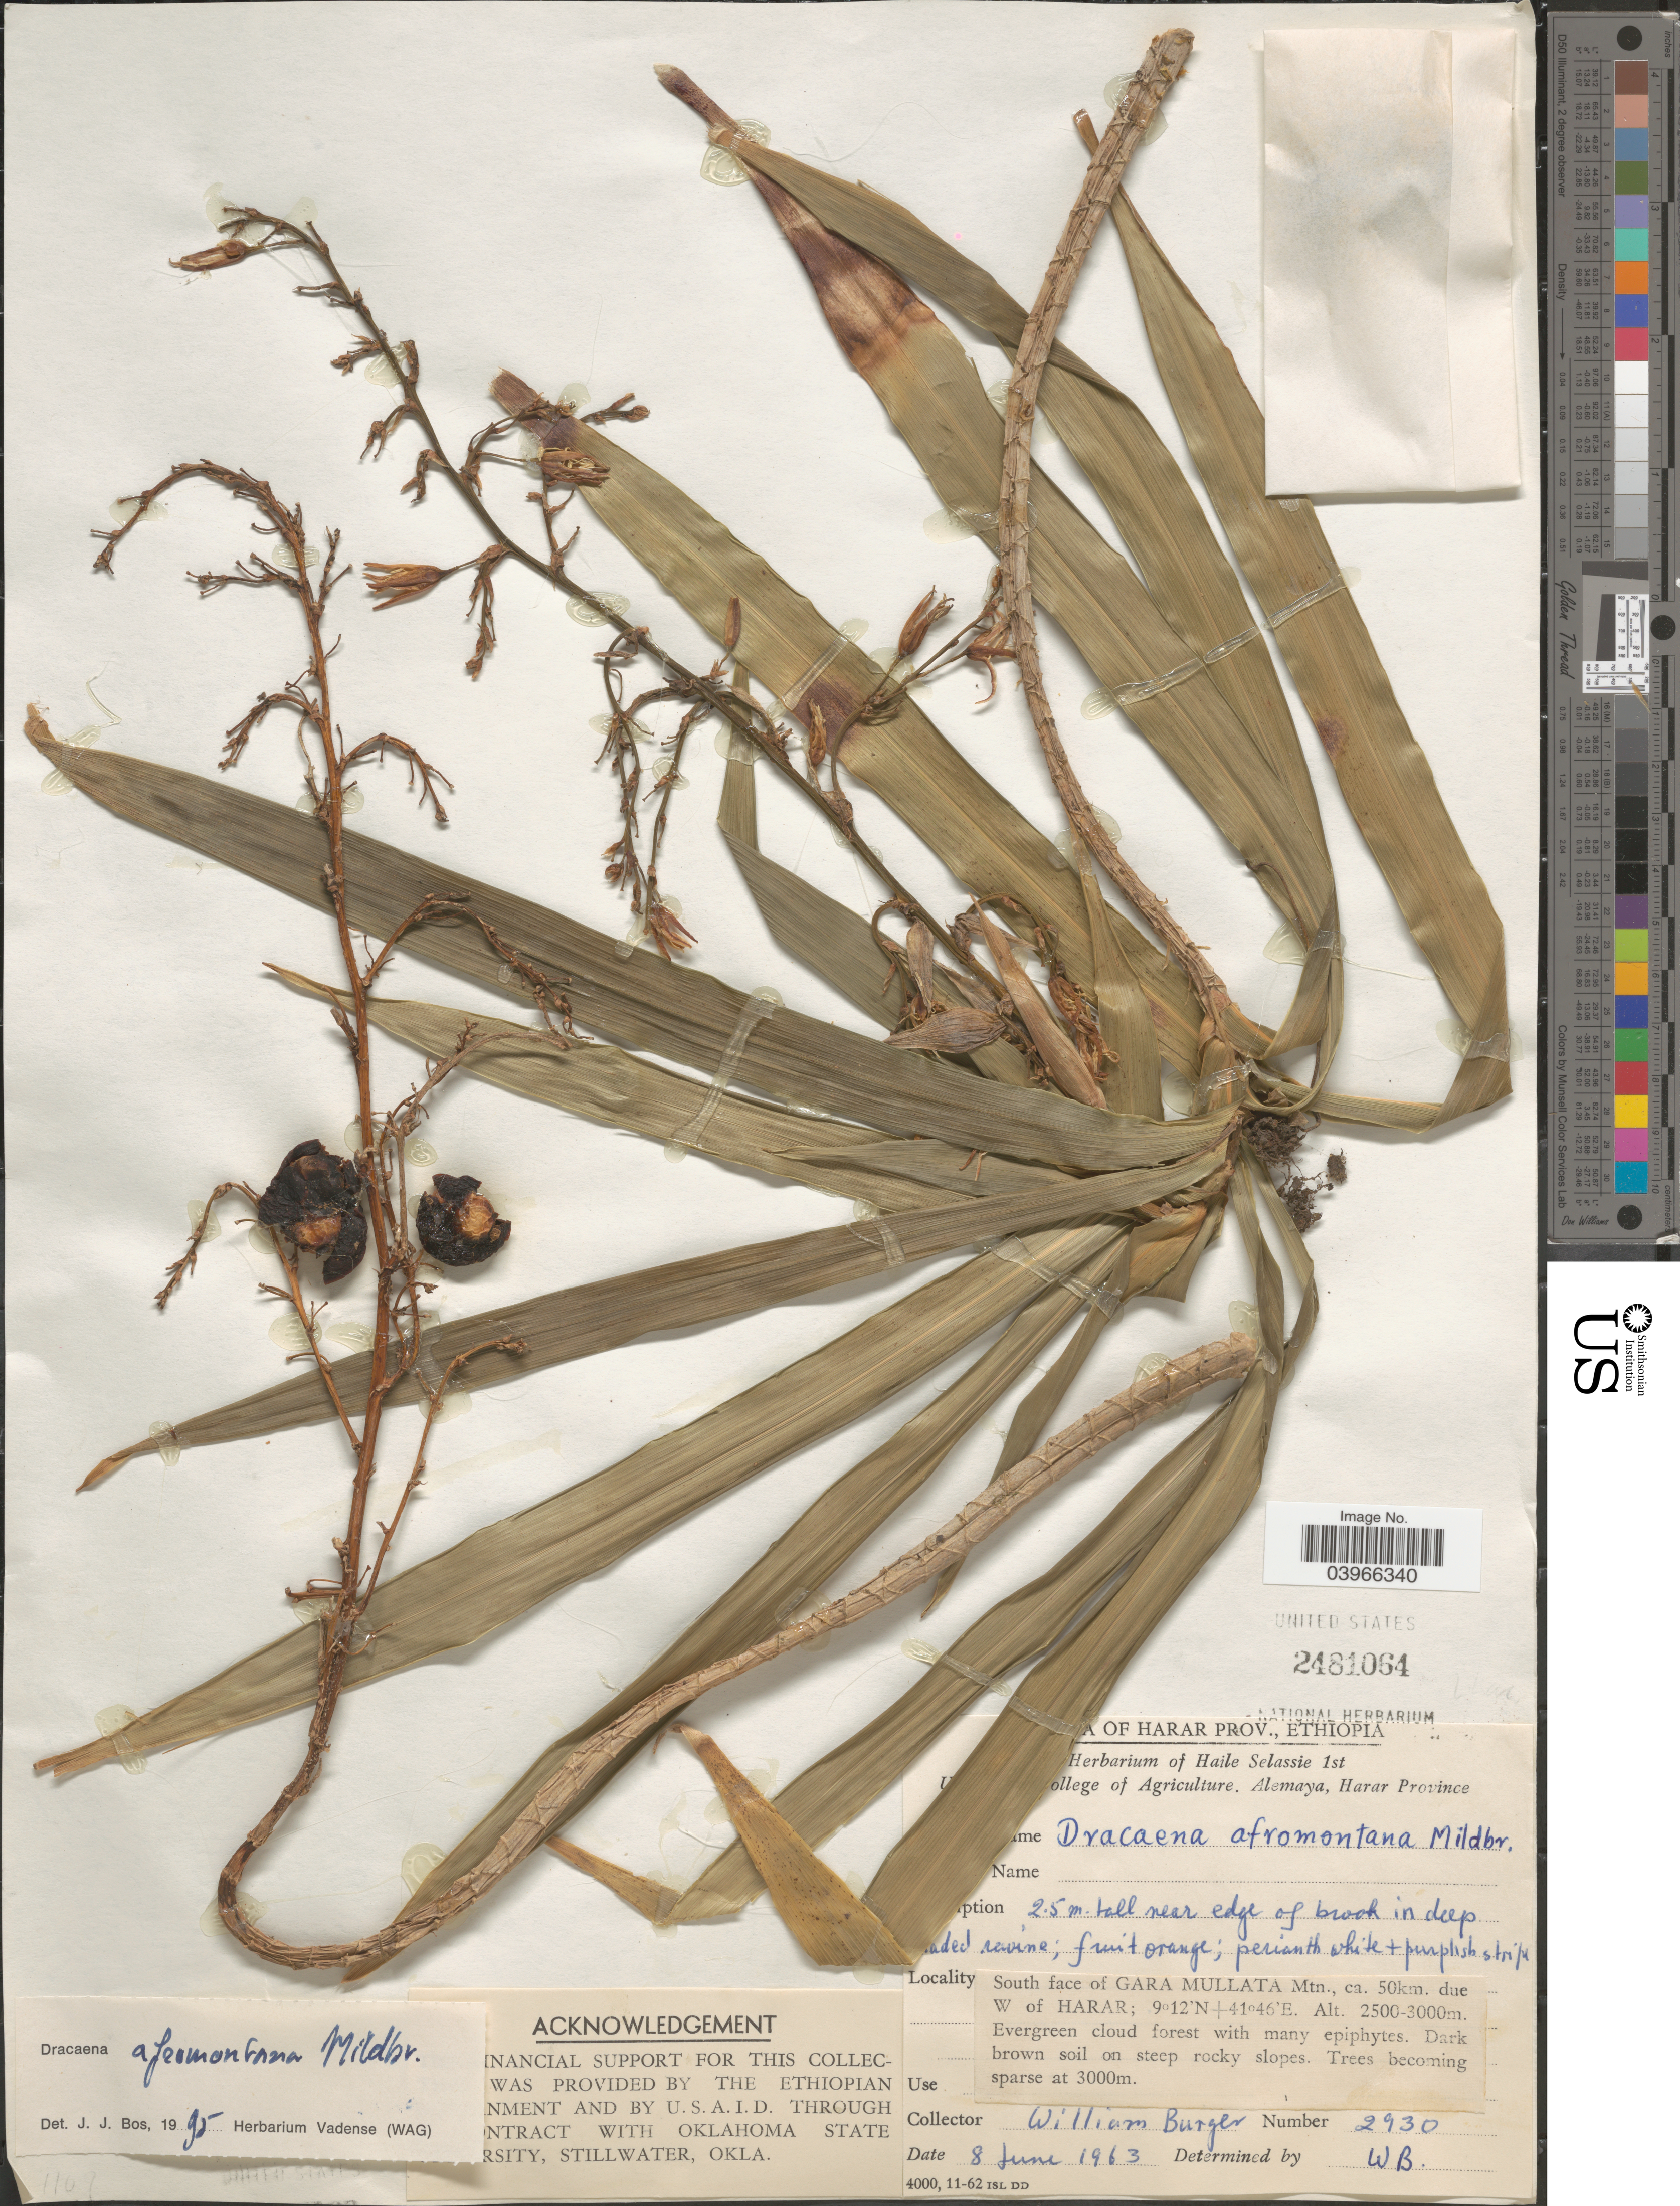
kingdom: Plantae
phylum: Tracheophyta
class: Liliopsida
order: Asparagales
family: Asparagaceae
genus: Dracaena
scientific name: Dracaena afromontana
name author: Mildbr.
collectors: W. Burger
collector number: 2930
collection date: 1963-06-08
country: Ethiopia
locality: Harar Prov. South face of Gara Mullata Mtn., ca. 50km. due W of Harar.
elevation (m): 2500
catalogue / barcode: US 2481064